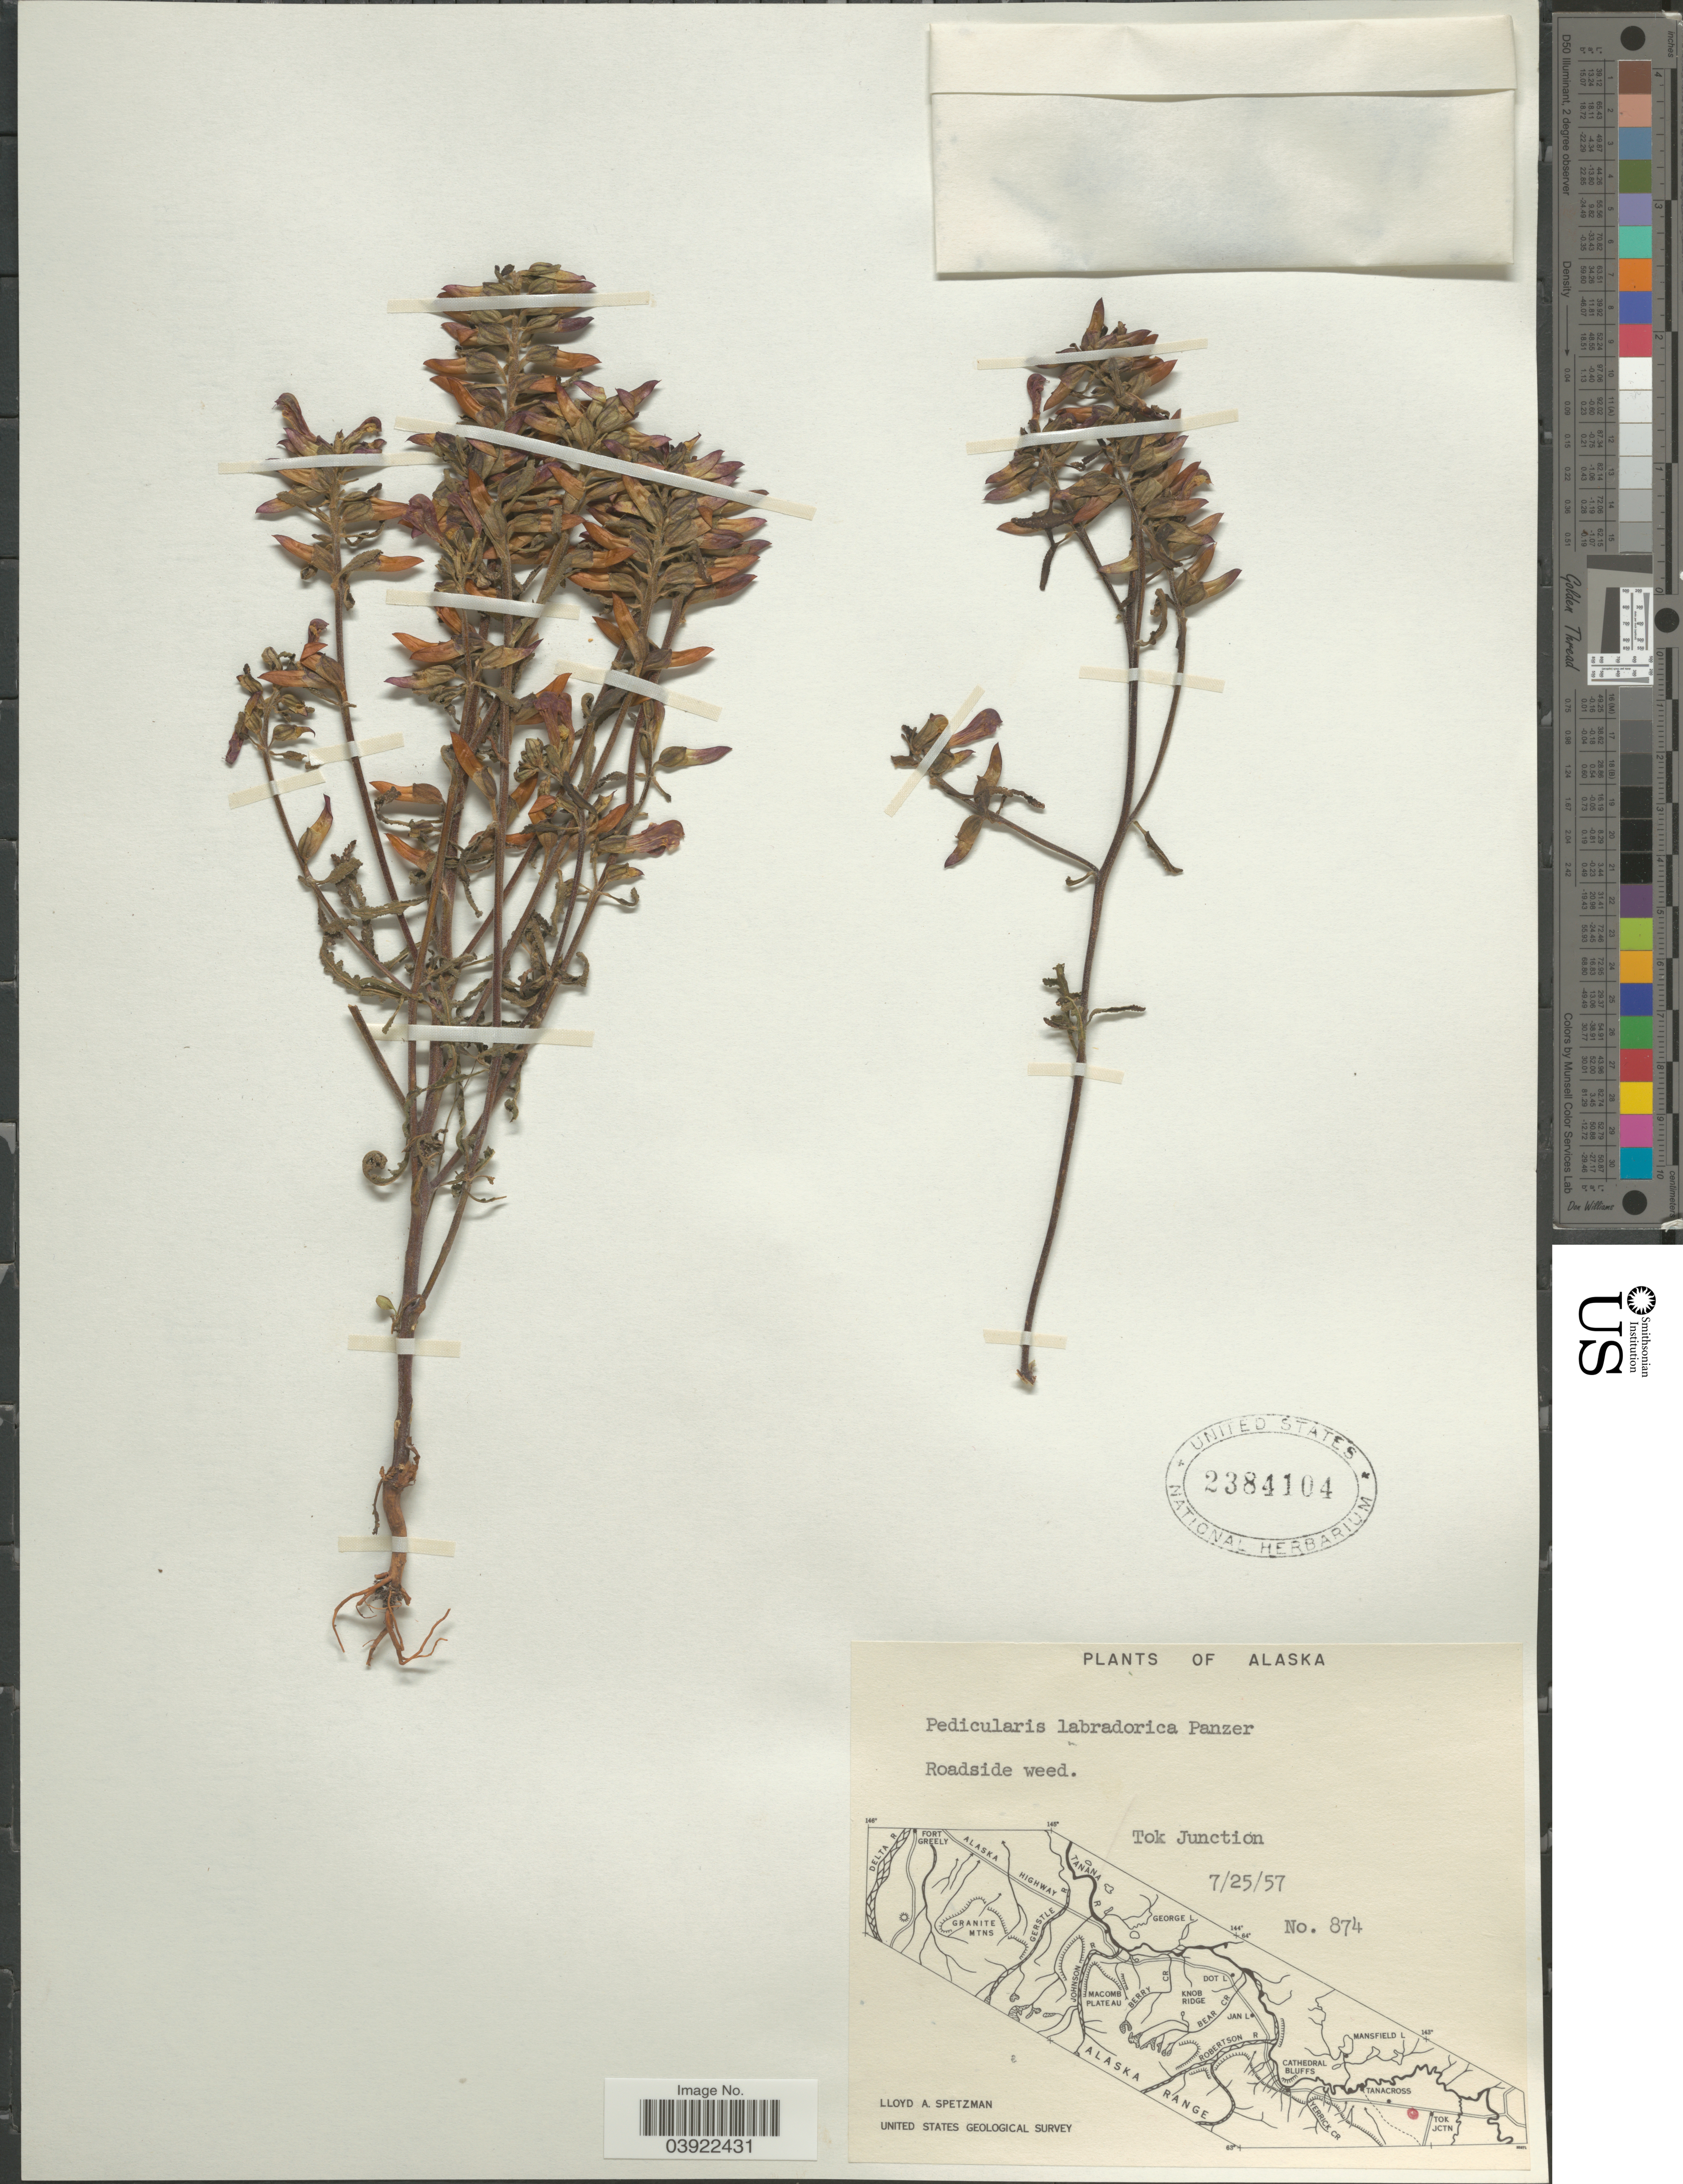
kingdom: Plantae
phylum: Tracheophyta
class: Magnoliopsida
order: Lamiales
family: Orobanchaceae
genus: Pedicularis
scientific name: Pedicularis labradorica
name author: Wirsing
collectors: L. Spetzman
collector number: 874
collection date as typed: Transcribed d/m/y: 25/7/57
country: United States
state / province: Alaska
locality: Tok Junction.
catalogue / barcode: US 2384104